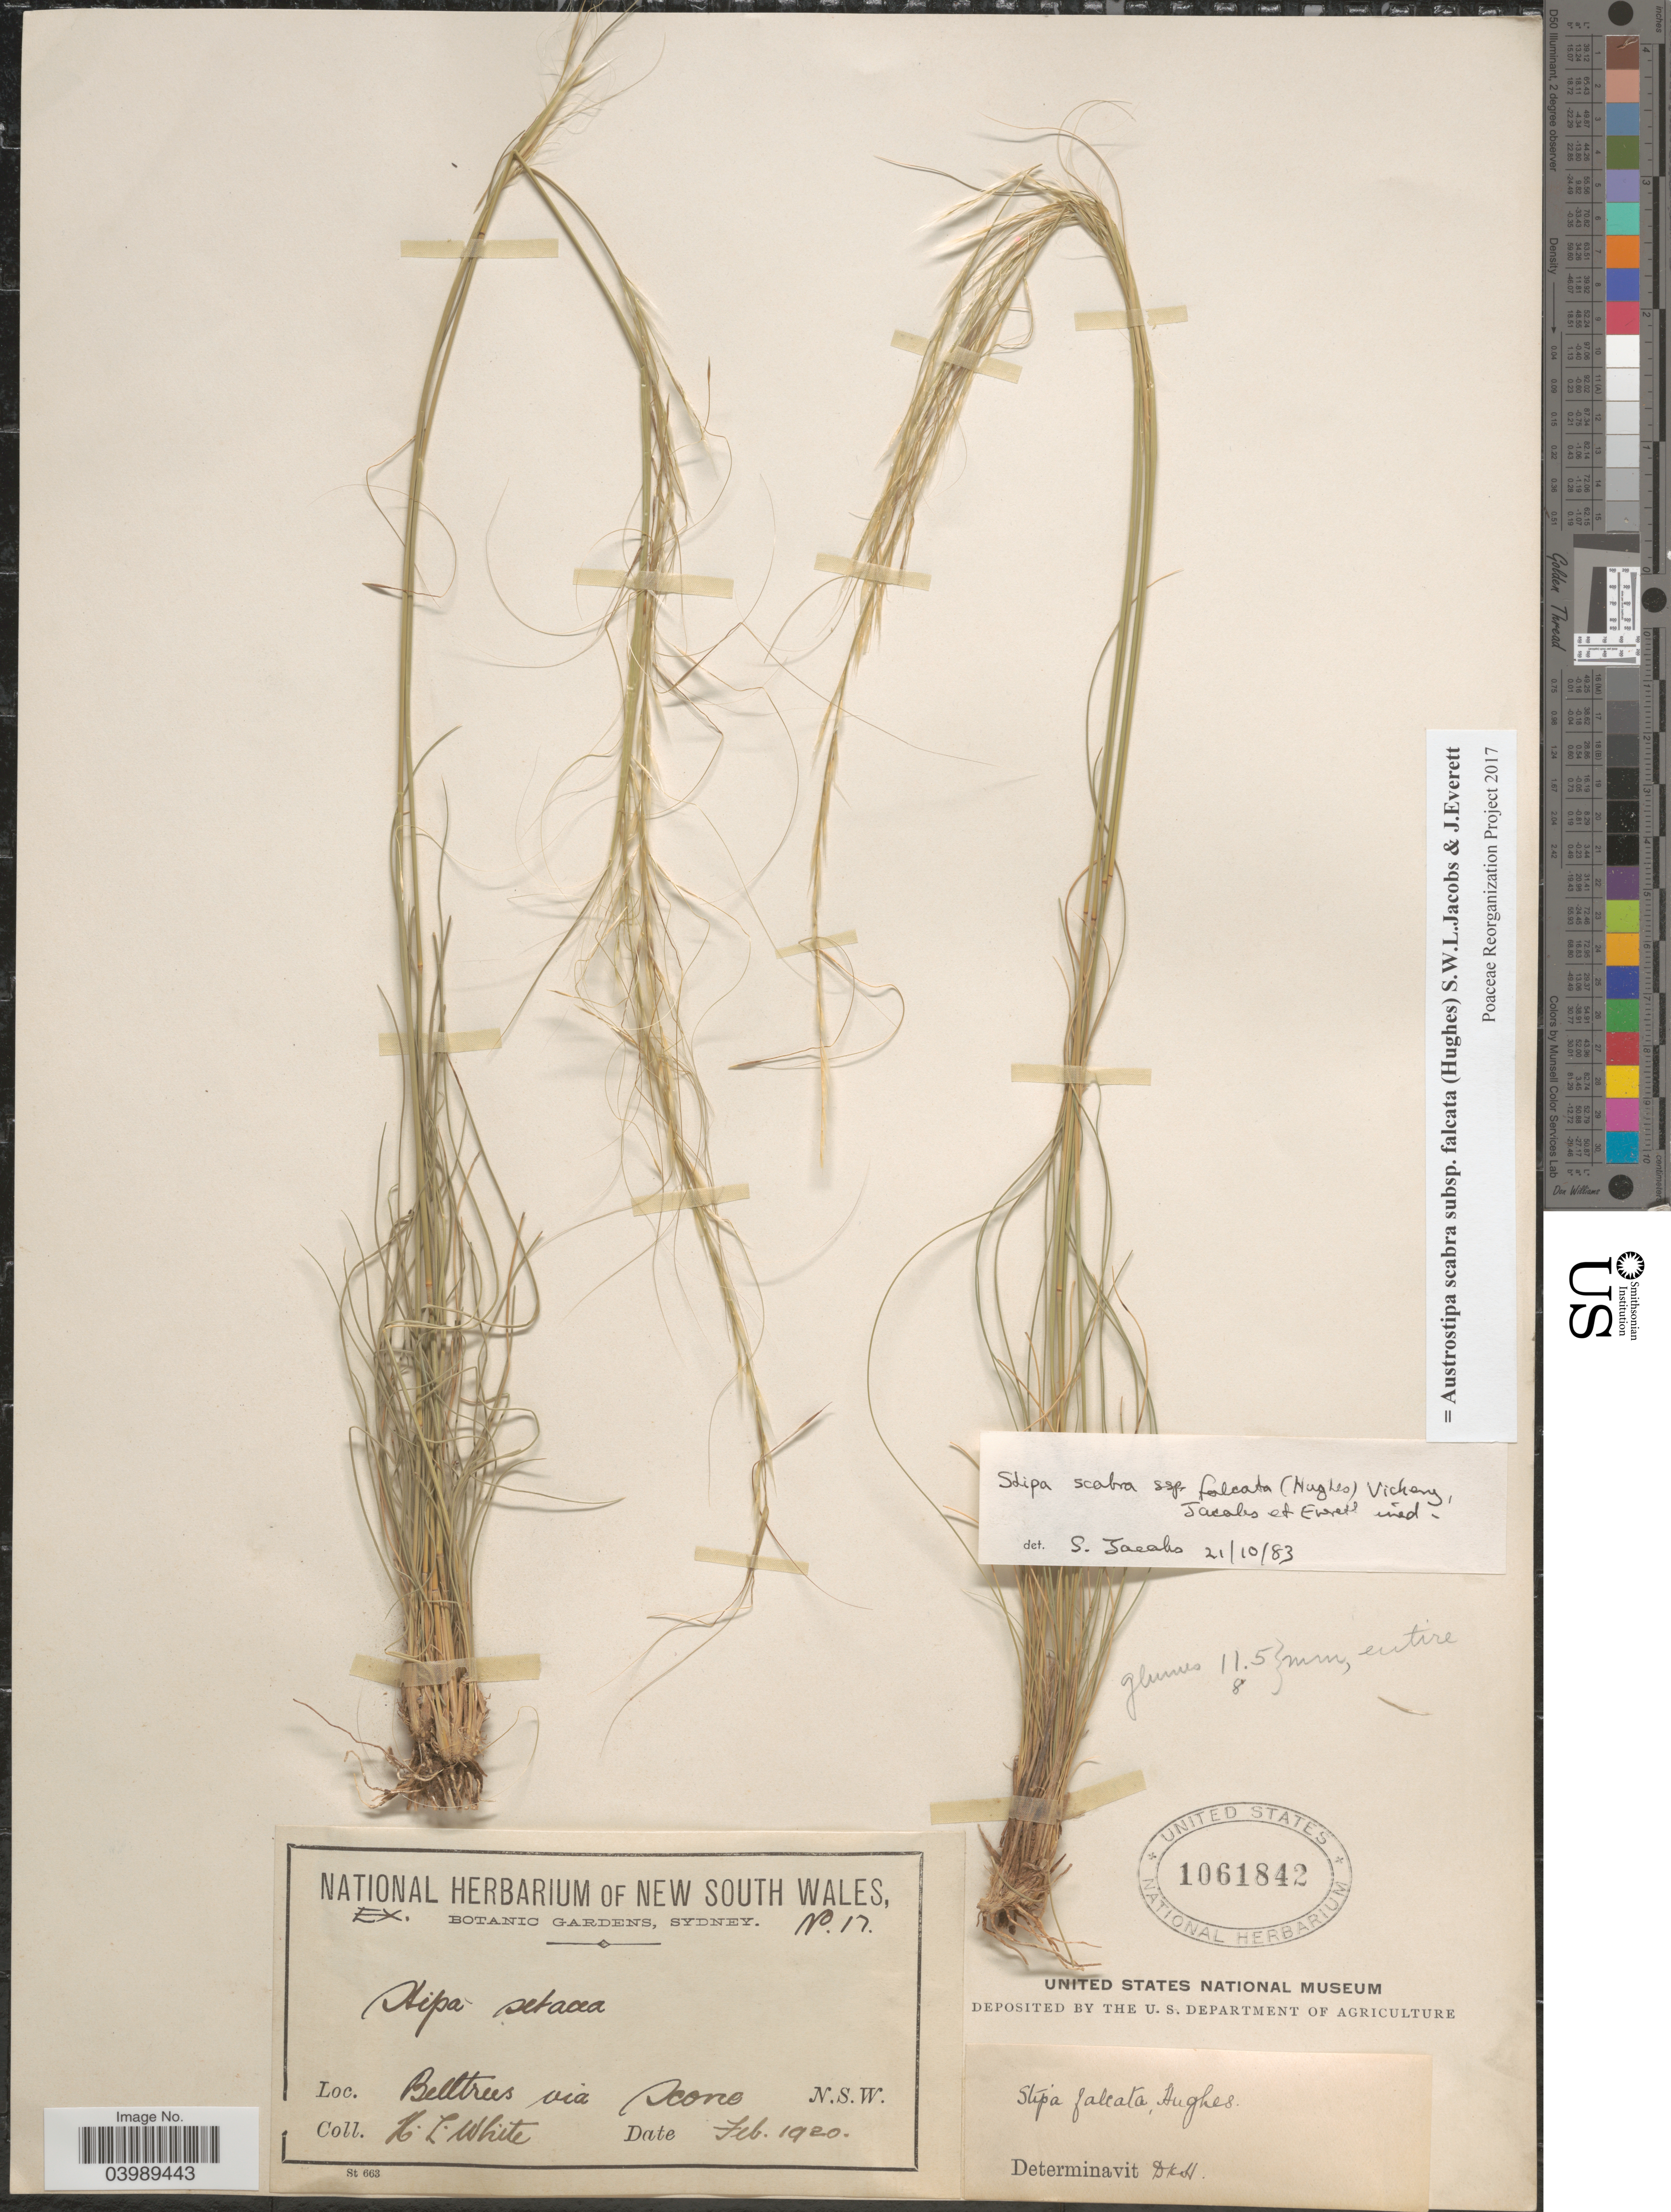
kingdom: Plantae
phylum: Tracheophyta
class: Liliopsida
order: Poales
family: Poaceae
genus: Austrostipa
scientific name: Austrostipa scabra subsp. falcata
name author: (Hughes) S.W.L. Jacobs & J. Everett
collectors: H. White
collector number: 17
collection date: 1920-02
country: Australia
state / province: New South Wales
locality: Belltrees via Scone.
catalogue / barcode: US 1061842